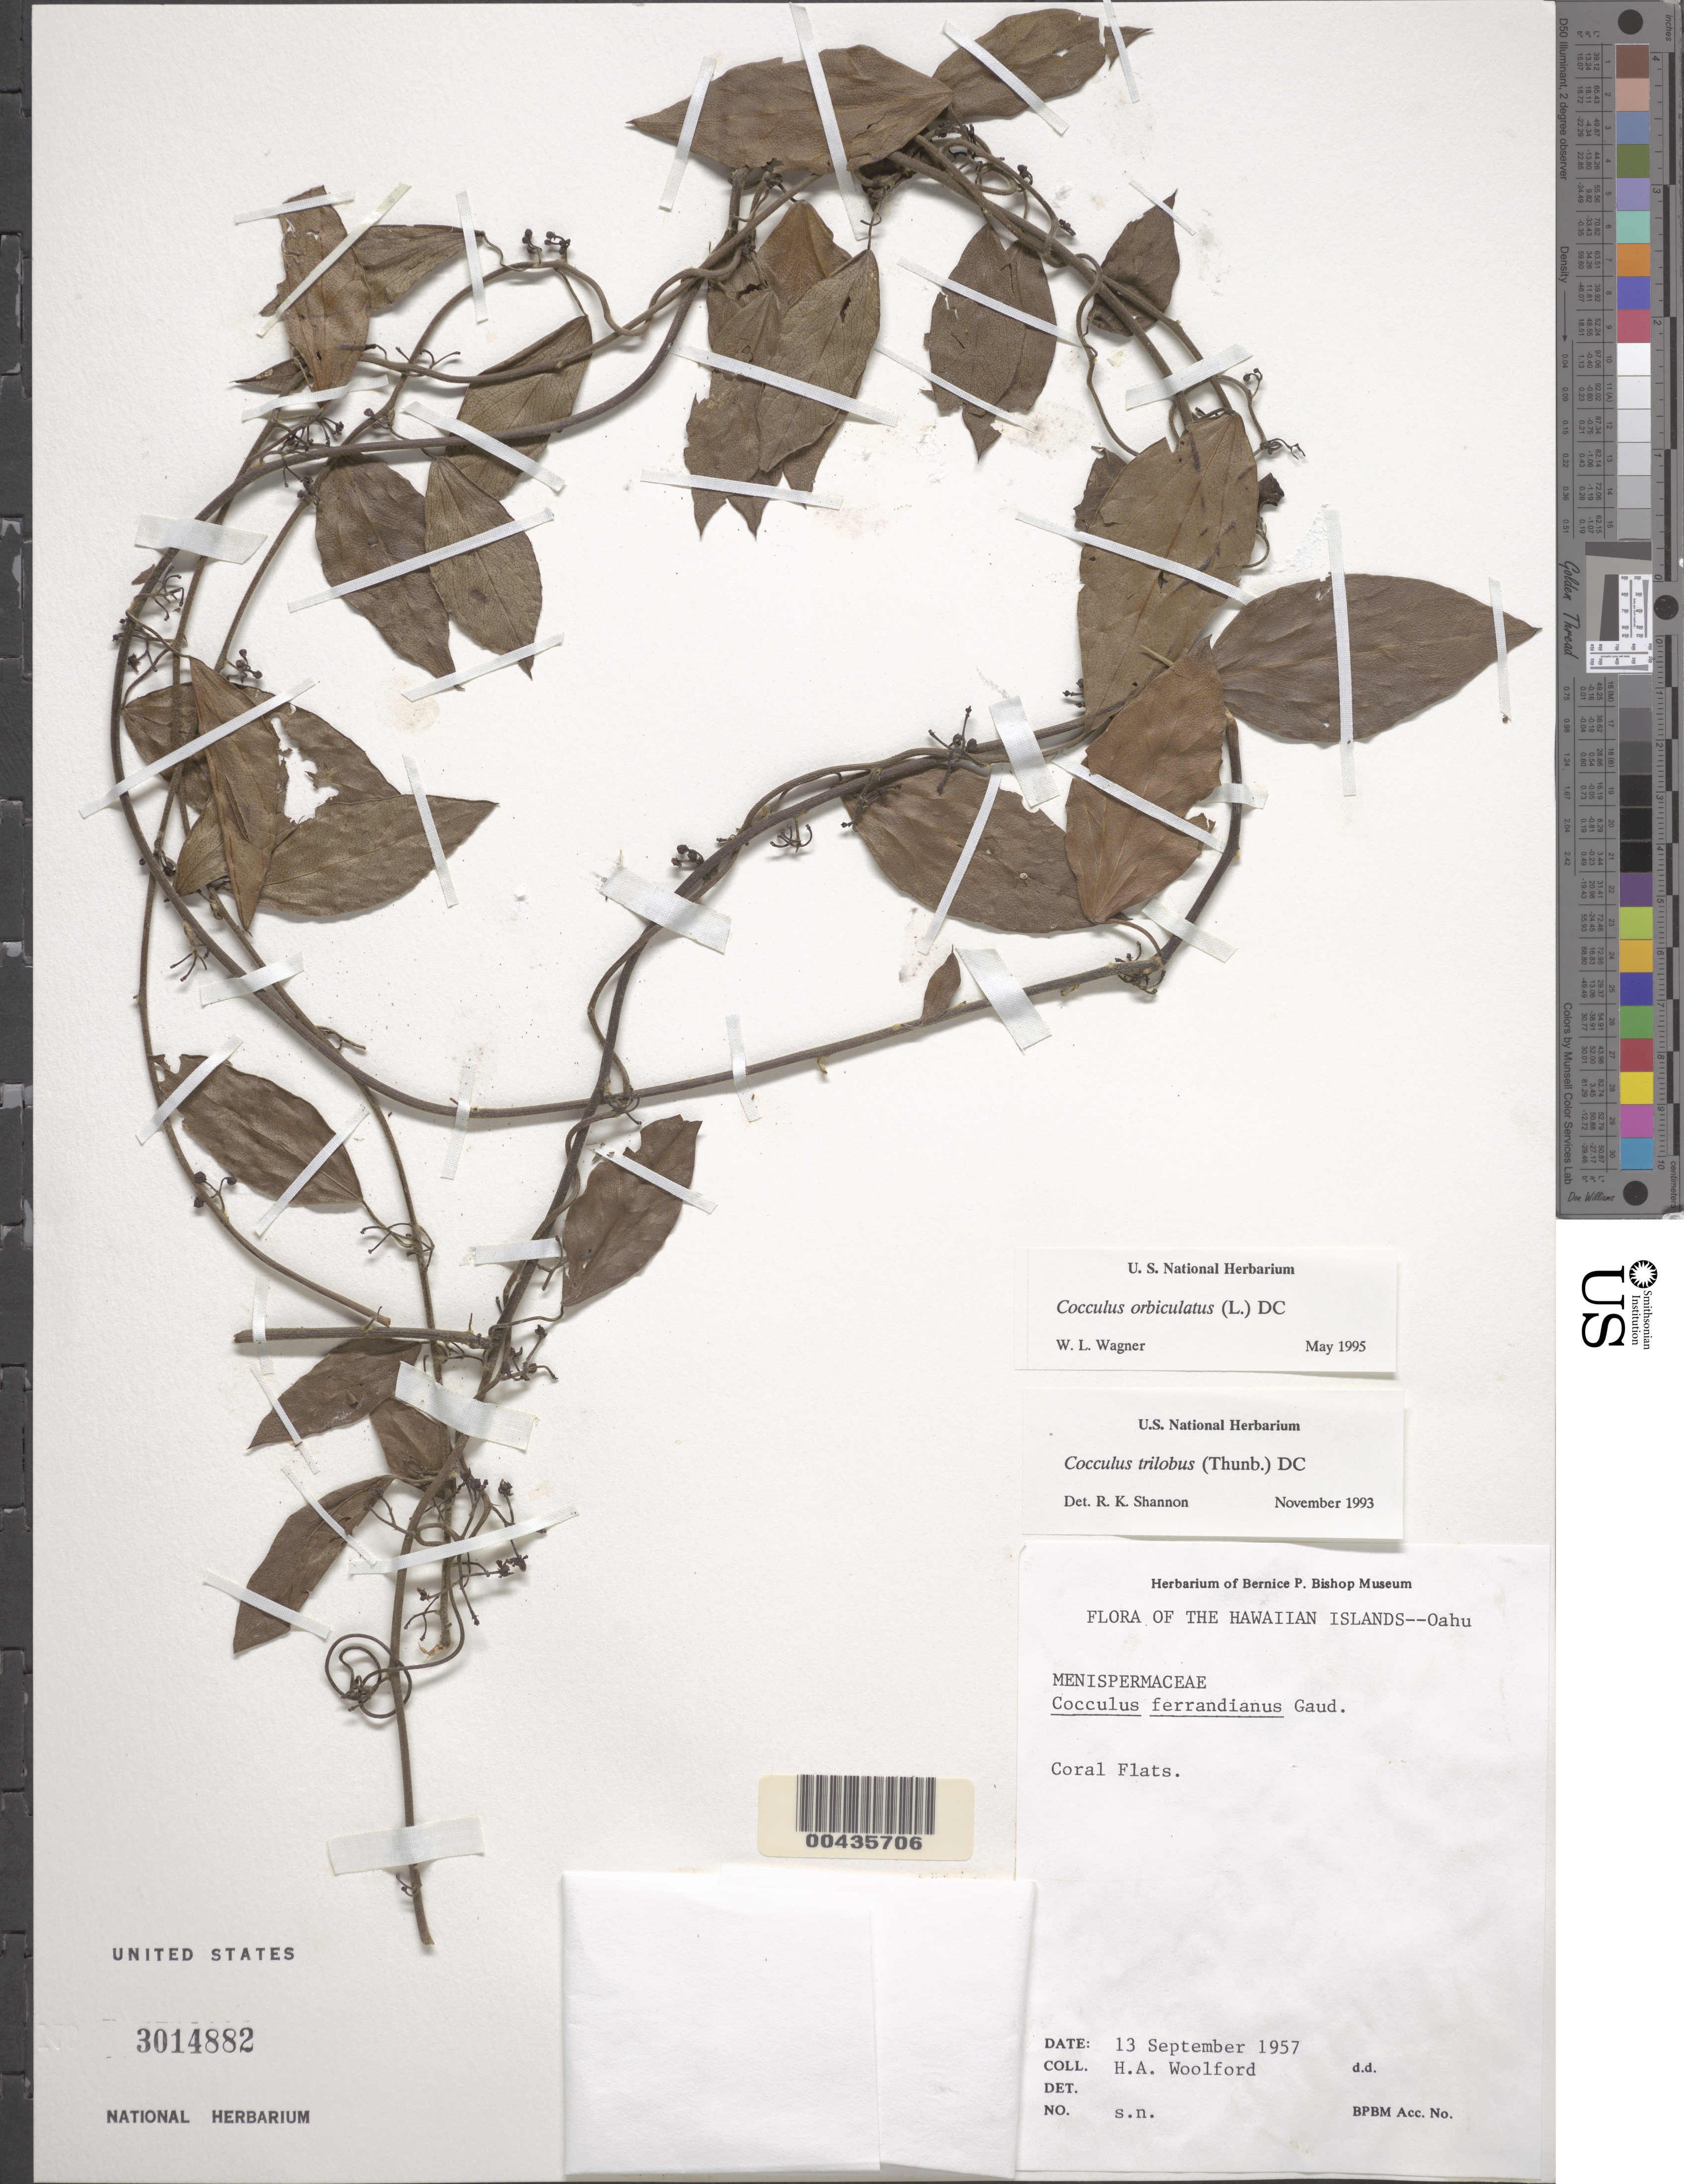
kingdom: Plantae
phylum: Tracheophyta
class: Magnoliopsida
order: Ranunculales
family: Menispermaceae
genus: Cocculus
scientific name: Cocculus orbiculatus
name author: (L.) DC.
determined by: Wagner, W. L., (BOT), Smithsonian Institution - National Museum of Natural History (UNITED STATES)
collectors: H. Woolford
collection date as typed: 13 Sep 1957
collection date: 1957-09-13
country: United States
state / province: Hawaii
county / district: Honolulu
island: Oahu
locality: Coral Flats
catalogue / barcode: US 3014882